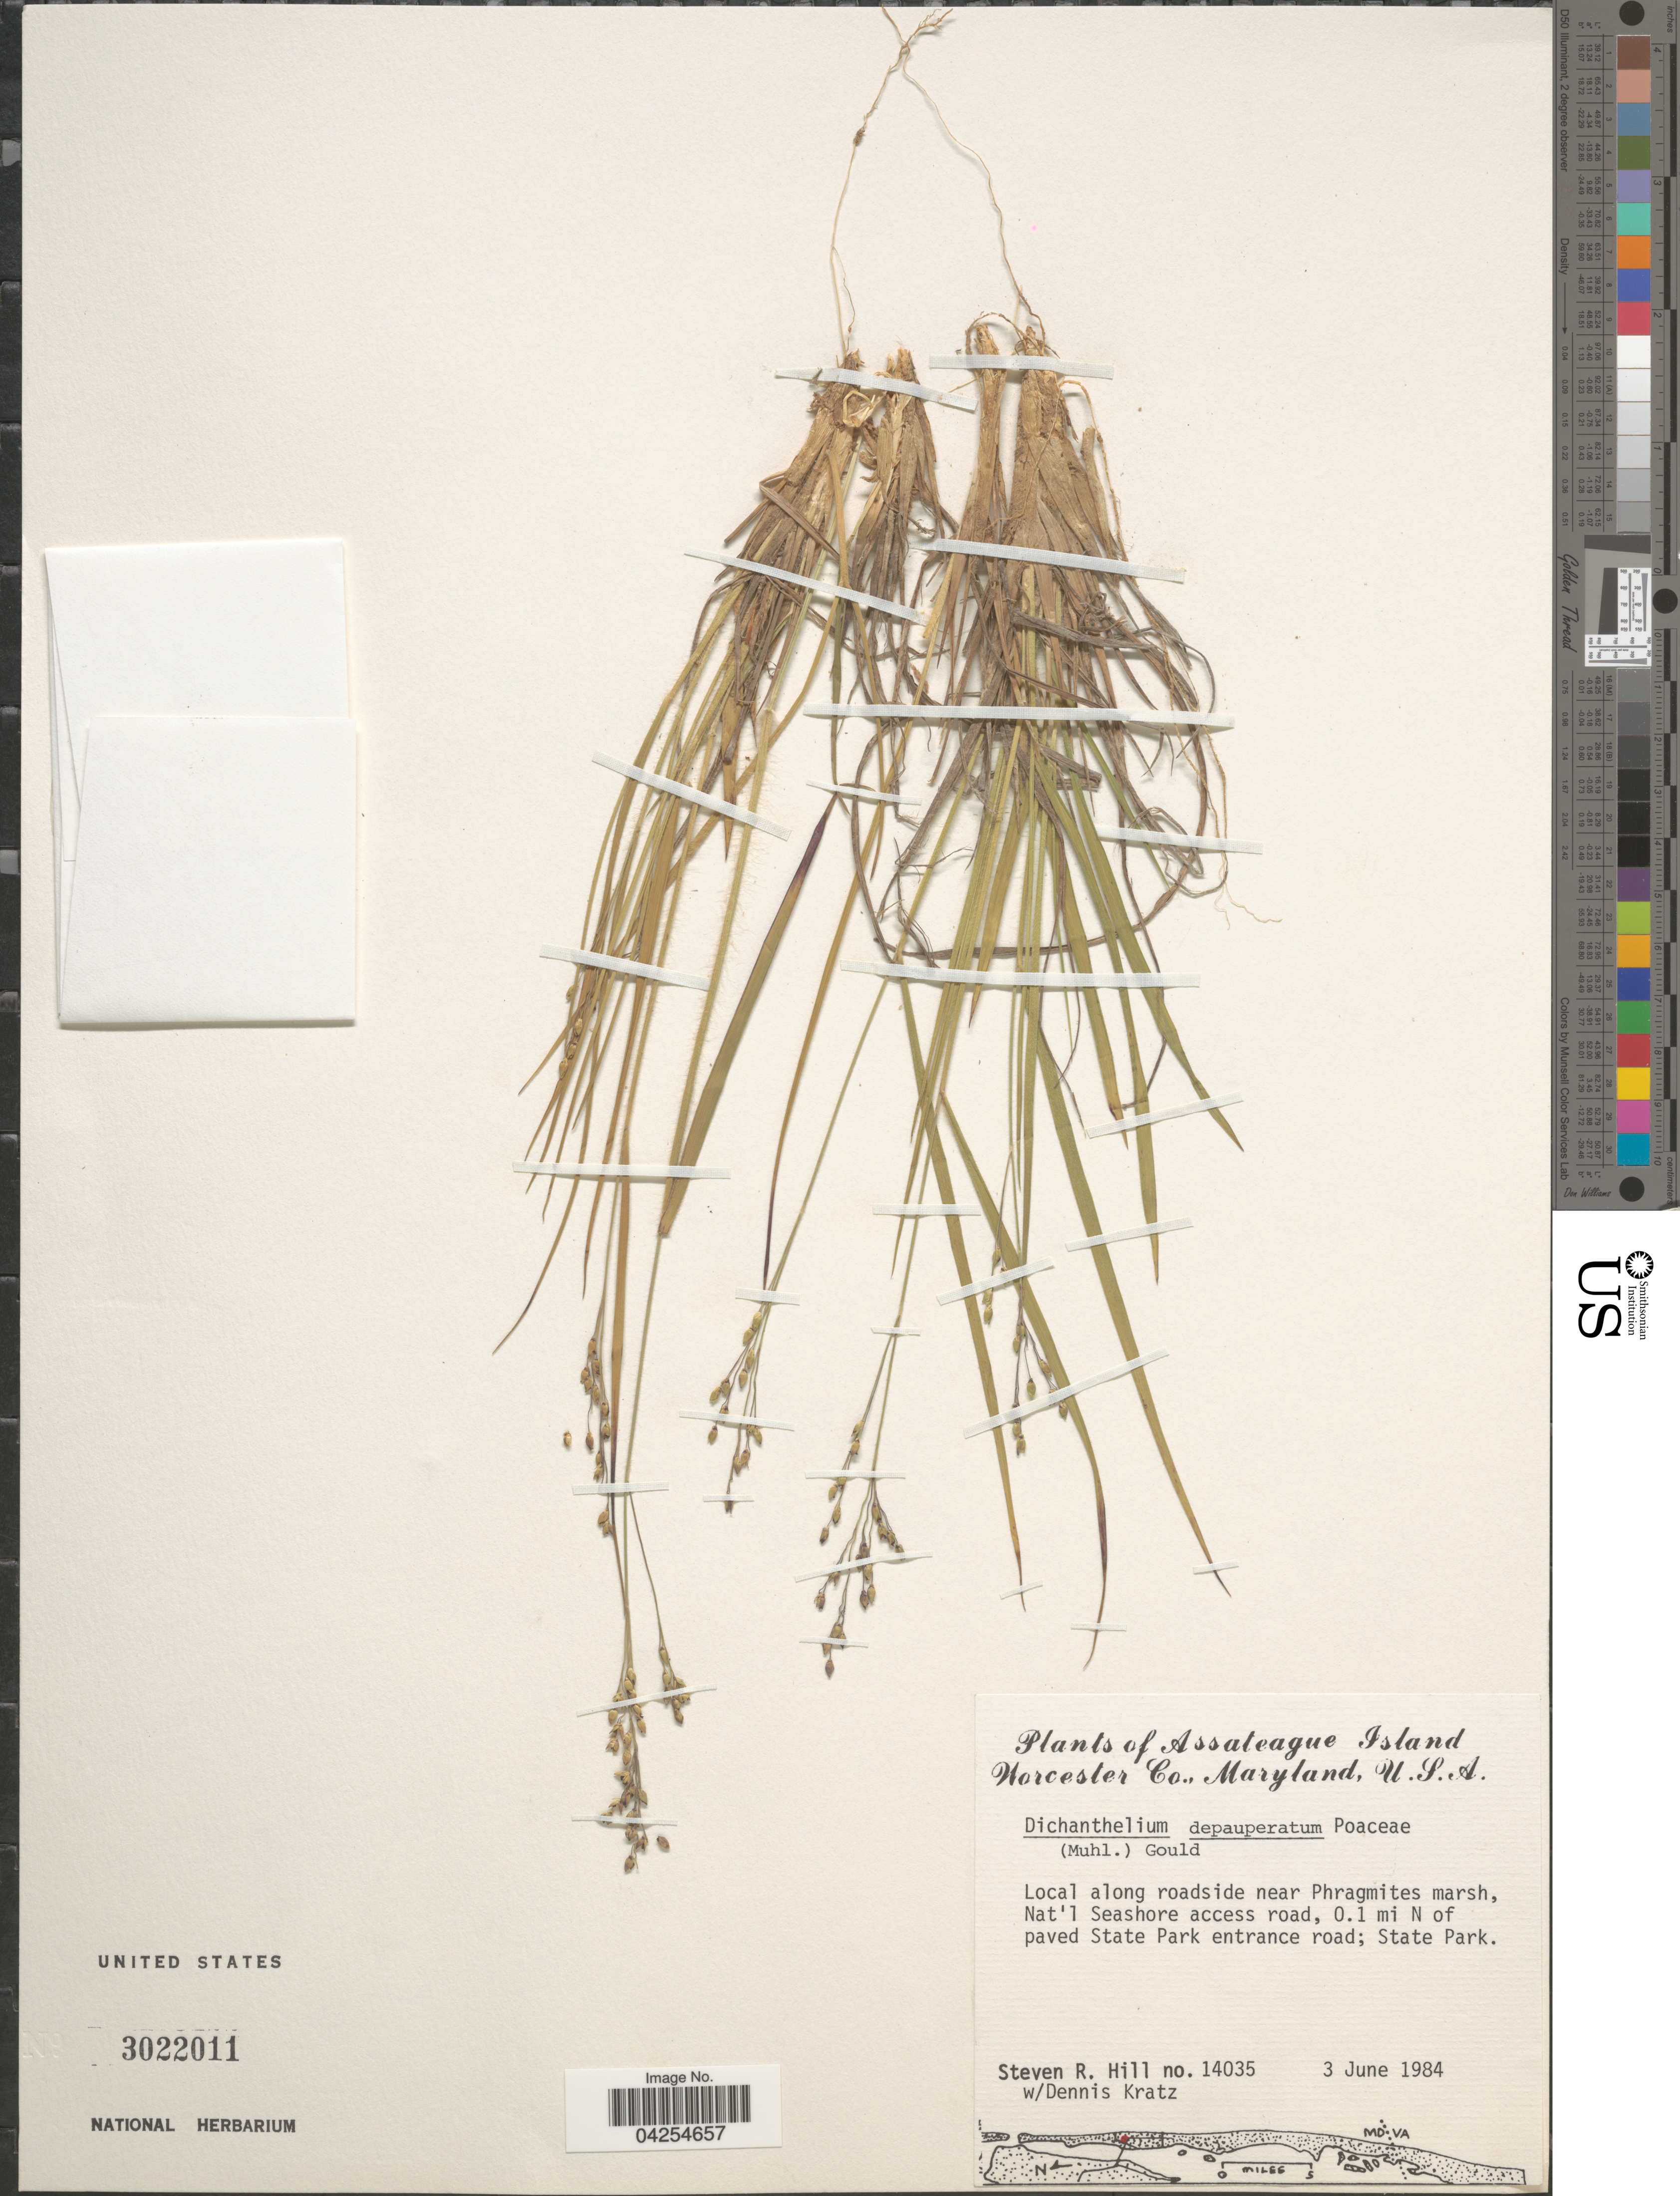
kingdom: Plantae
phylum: Tracheophyta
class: Liliopsida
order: Poales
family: Poaceae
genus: Dichanthelium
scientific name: Dichanthelium depauperatum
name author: (Muhl.) Gould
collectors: S. R. Hill & D. Kratz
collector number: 14035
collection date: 1984-06-03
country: United States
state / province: Maryland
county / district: Worcester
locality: Assateague Island. Worcester Co. Local along roadside near Phragmites marsh, Nat'l Seashore access road, 0.1 mi N of paved State Park entrance road; State Park.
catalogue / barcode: US 3022011